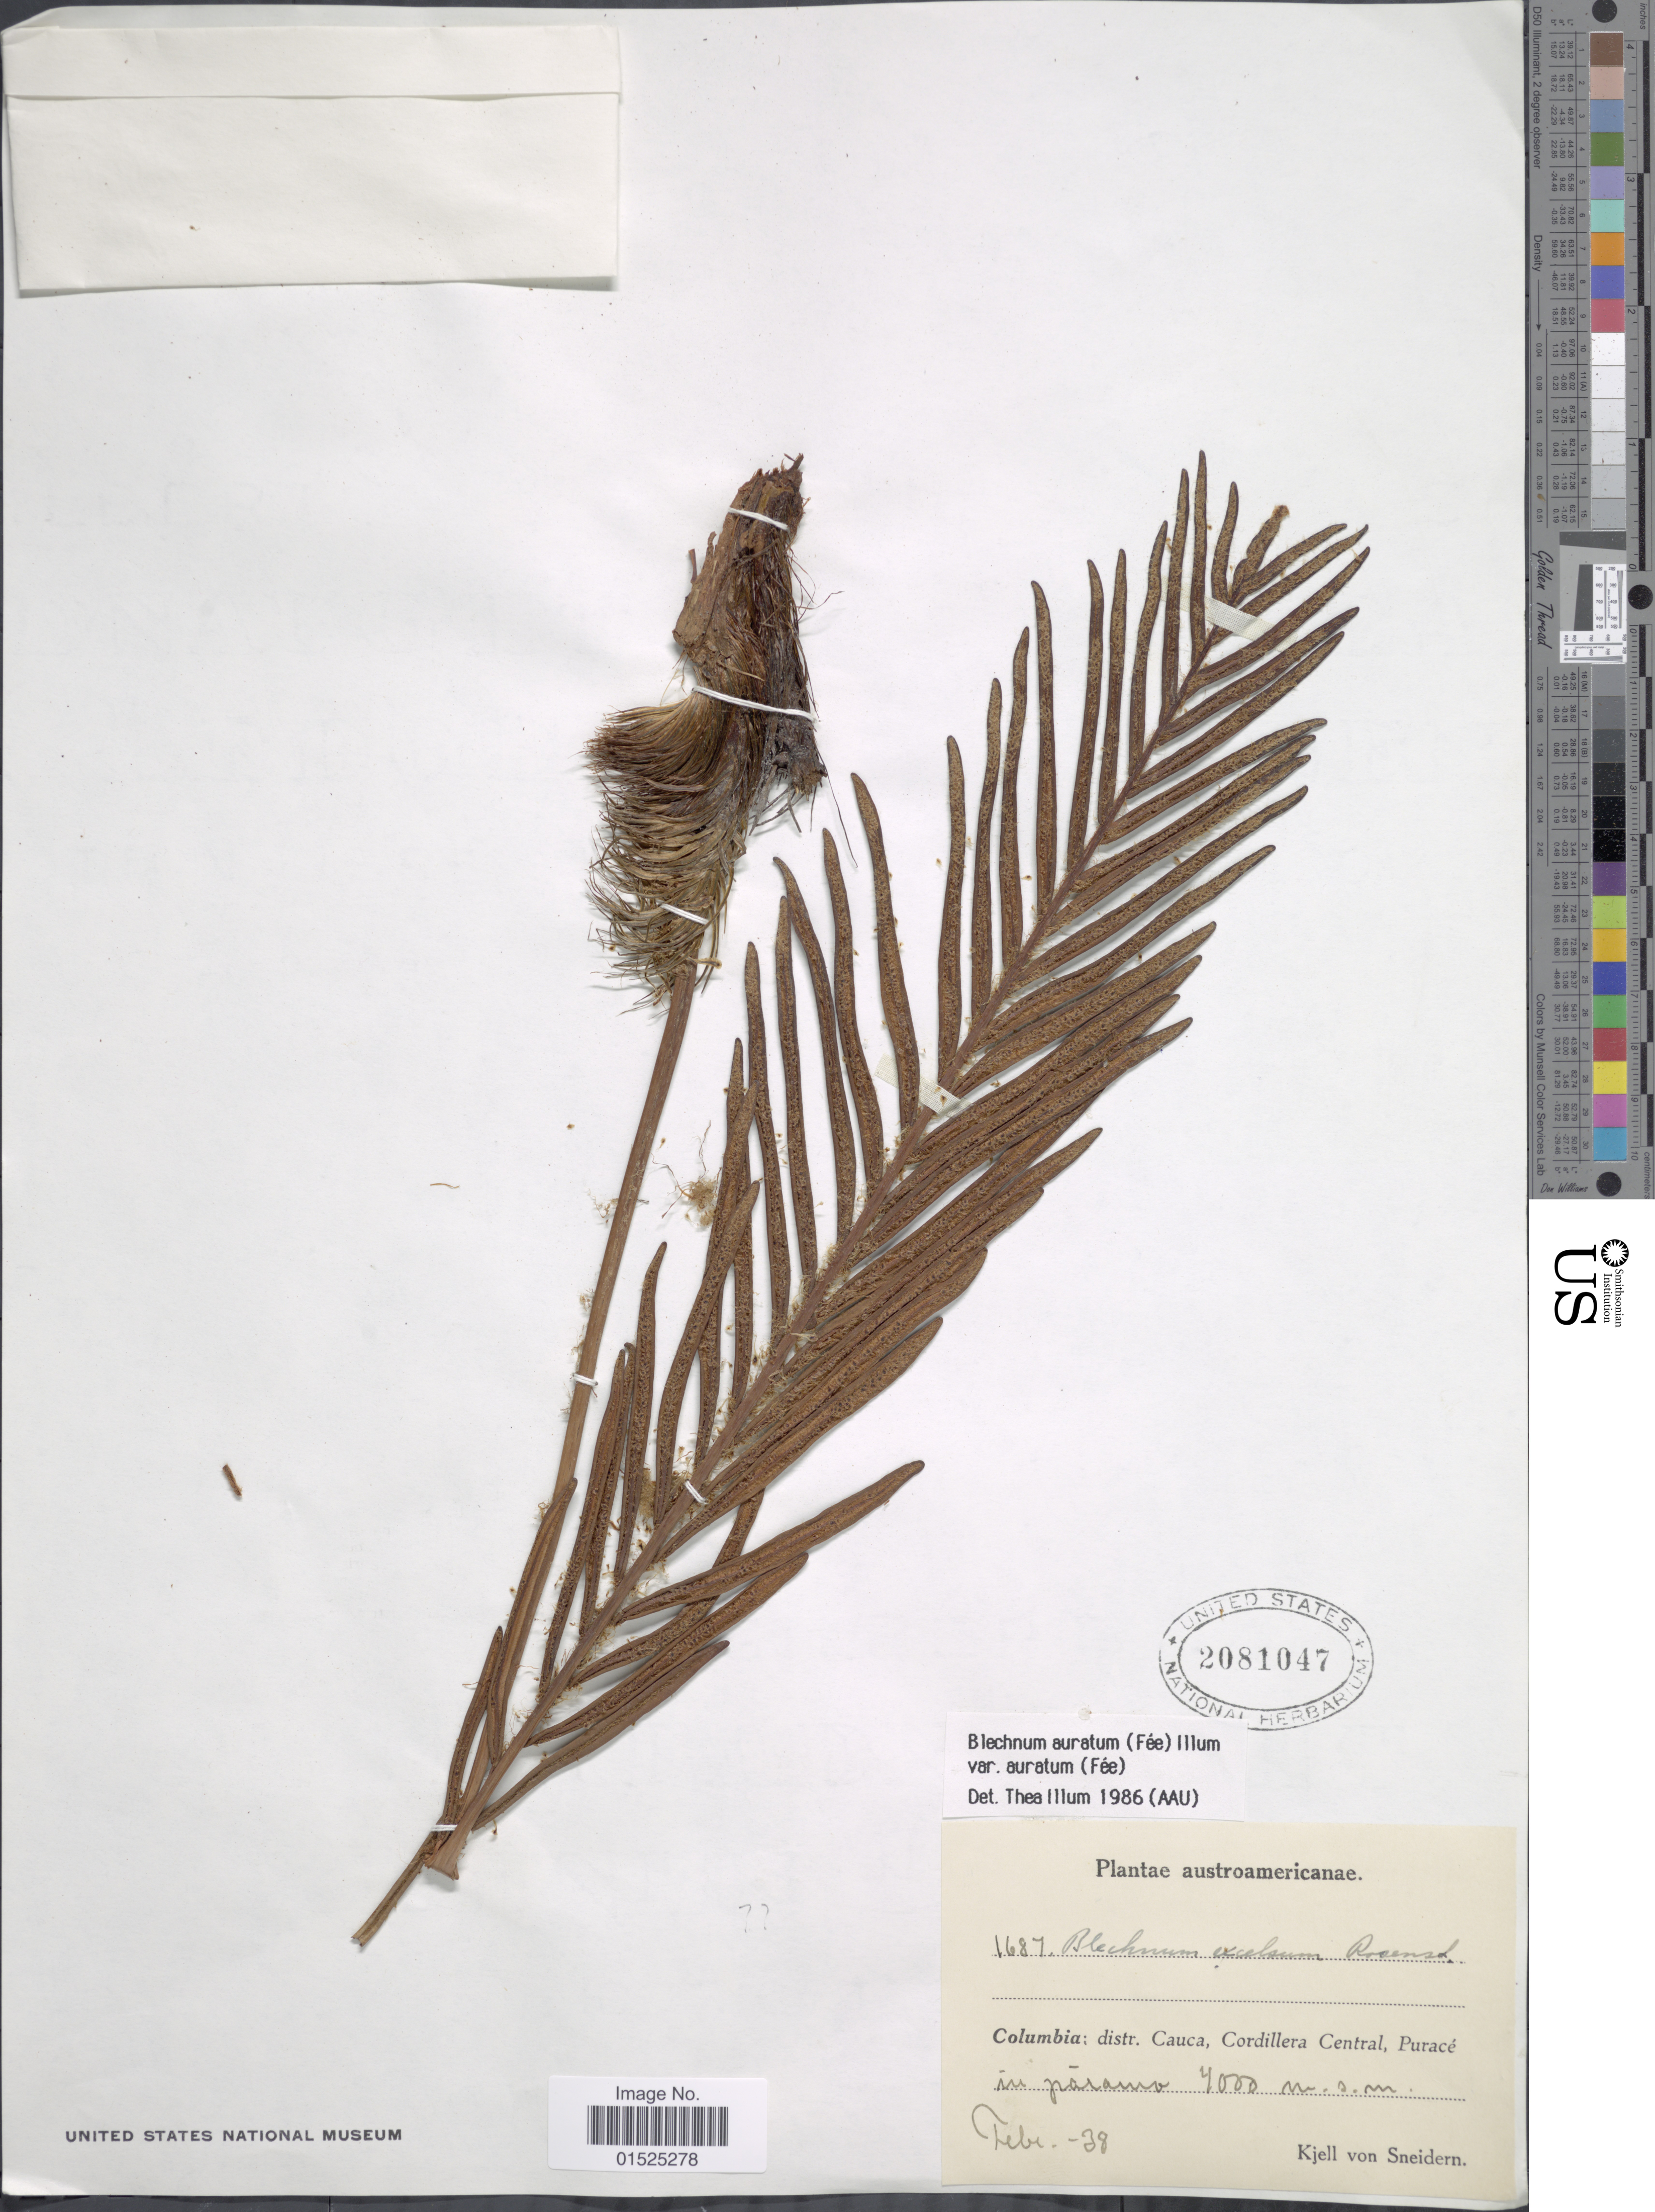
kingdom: Plantae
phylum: Tracheophyta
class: Polypodiopsida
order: Polypodiales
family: Blechnaceae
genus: Blechnum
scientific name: Blechnum auratum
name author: (Fée) R.M. Tryon & Stolze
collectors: K. von Sneidern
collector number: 1687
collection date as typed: Transcribed d/m/y: /12/38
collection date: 1938-02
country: Colombia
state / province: Cauca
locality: Cordillera Cetral, Purace, in Paramo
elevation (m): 4000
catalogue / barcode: US 2081047